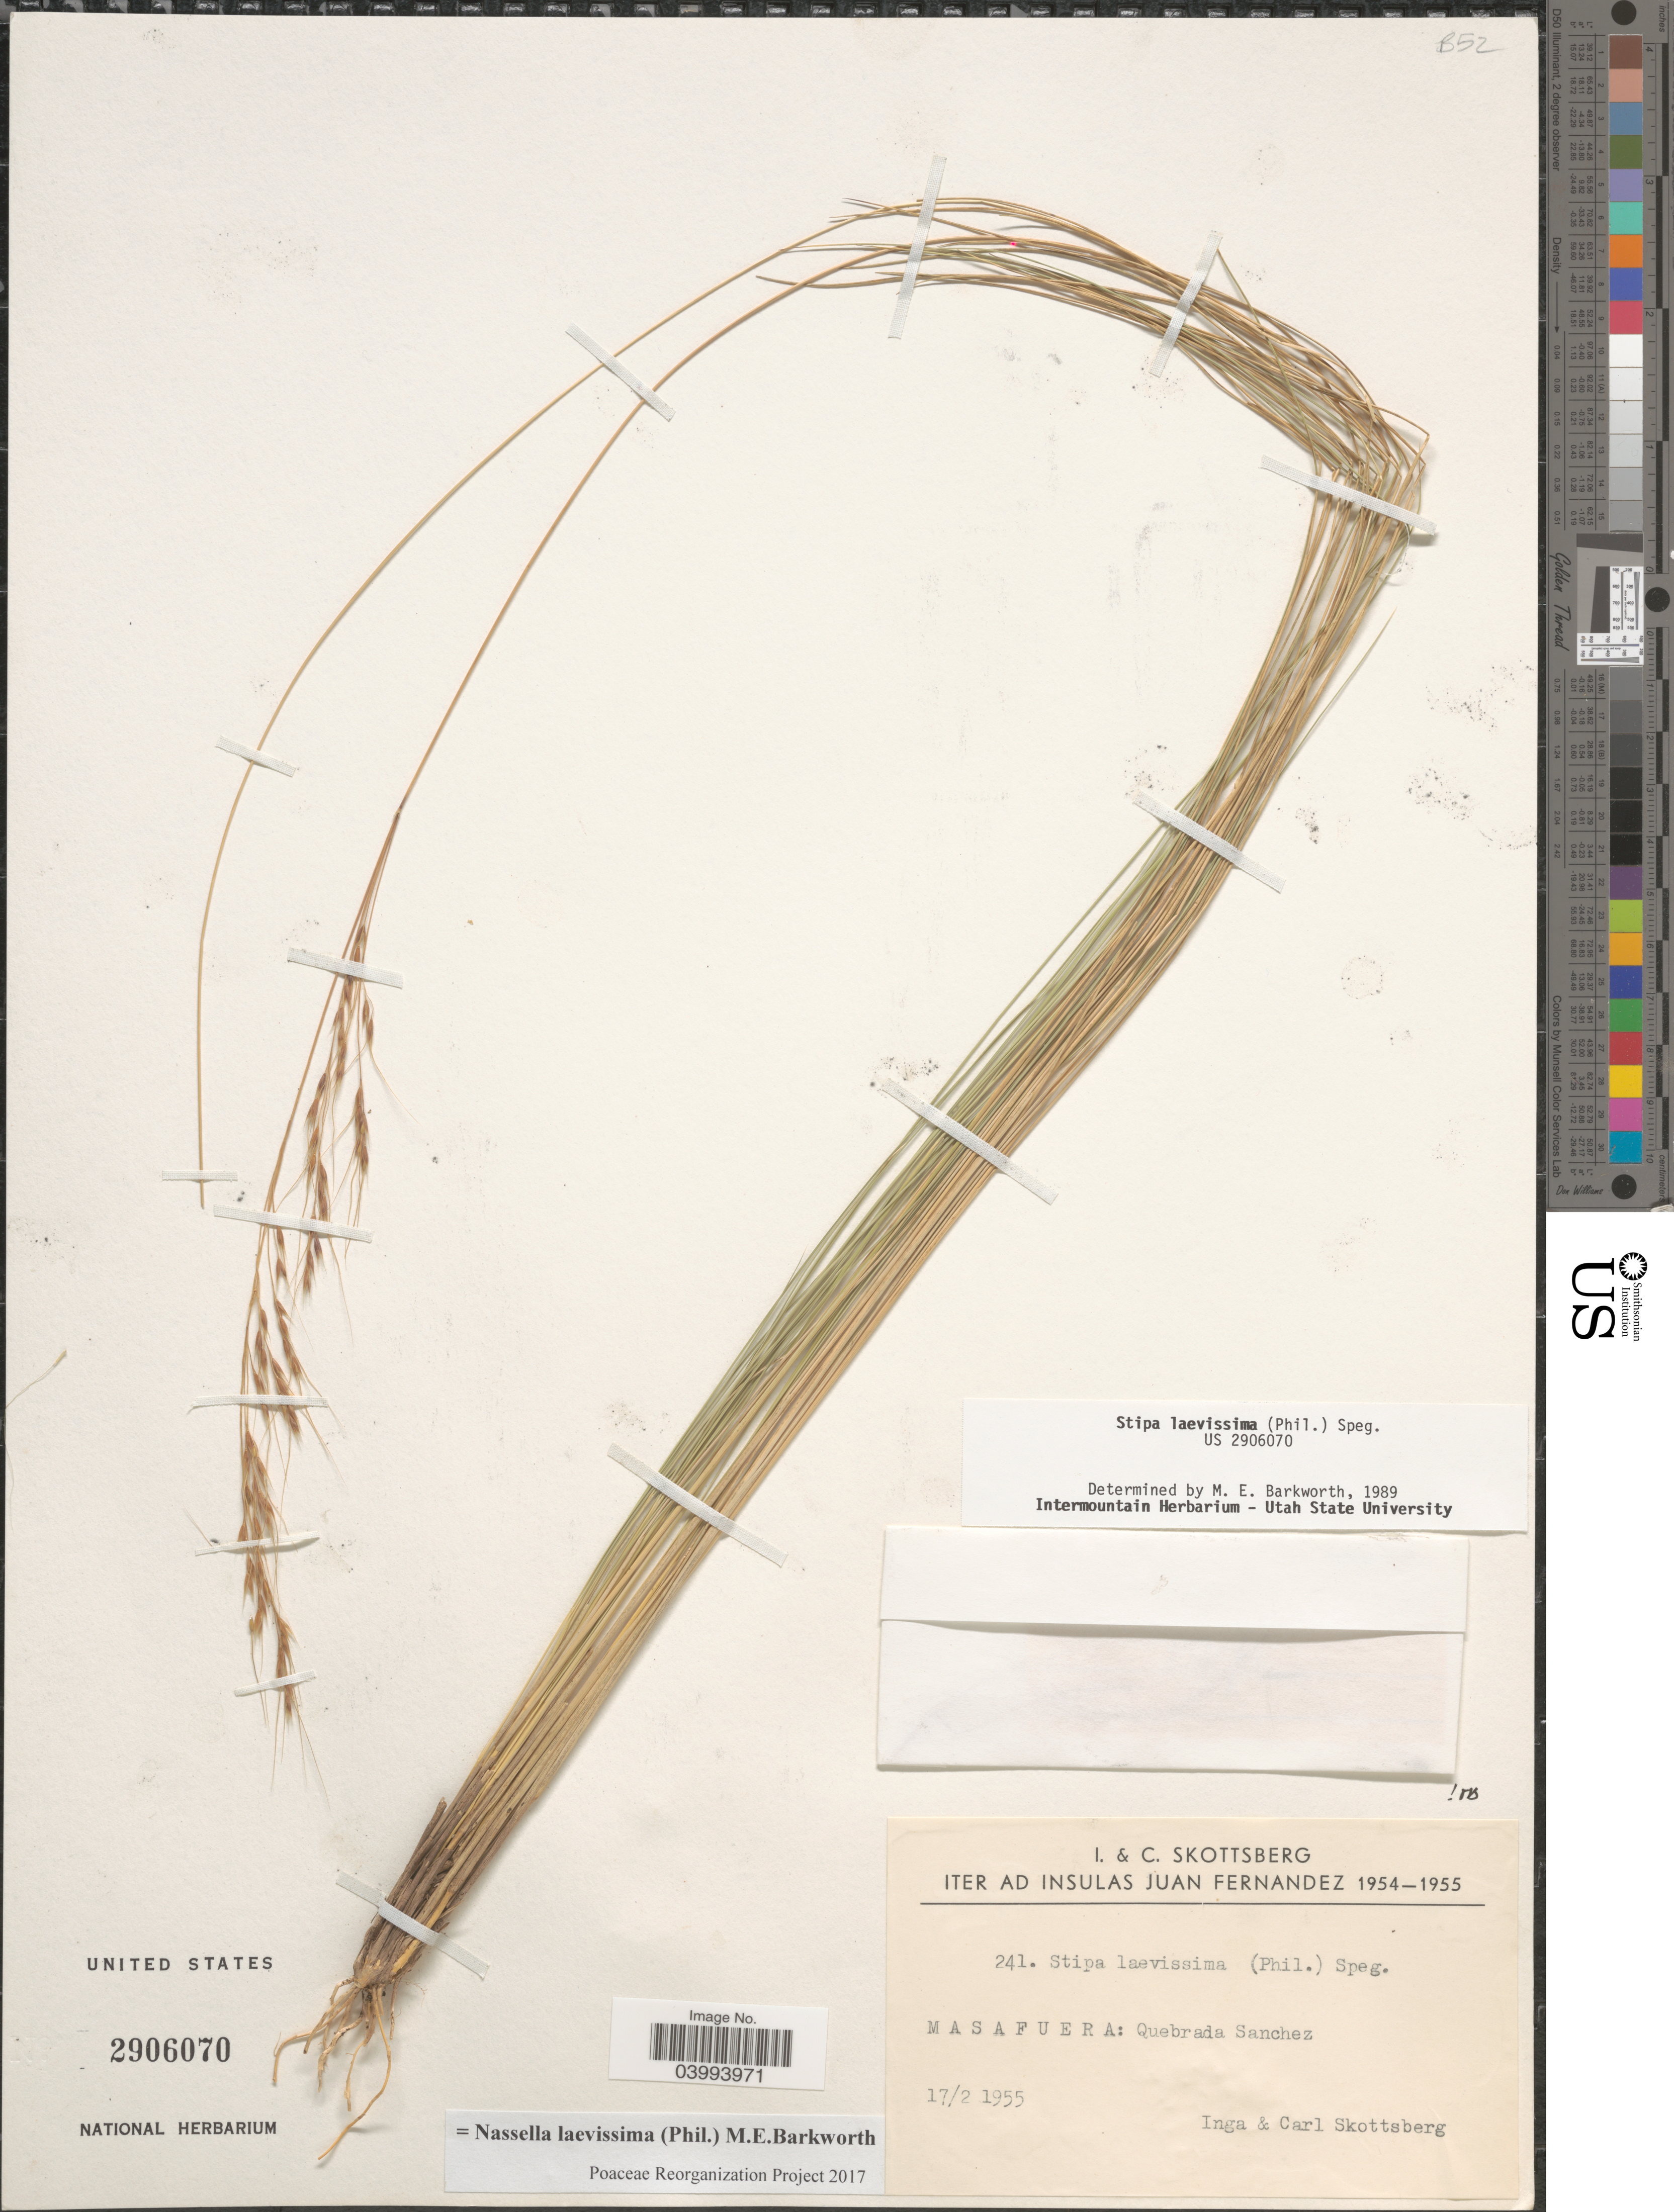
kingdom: Plantae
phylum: Tracheophyta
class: Liliopsida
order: Poales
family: Poaceae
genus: Nassella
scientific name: Nassella laevissima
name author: (Phil.) Barkworth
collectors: I. Skottsberg & C. Skottsberg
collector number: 241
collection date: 1955-02-17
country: Chile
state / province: Valparaíso (V)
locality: Iter ad Insulas Juan Fernandez. Masatierra: Quebrada Sanchez.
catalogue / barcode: US 2906070